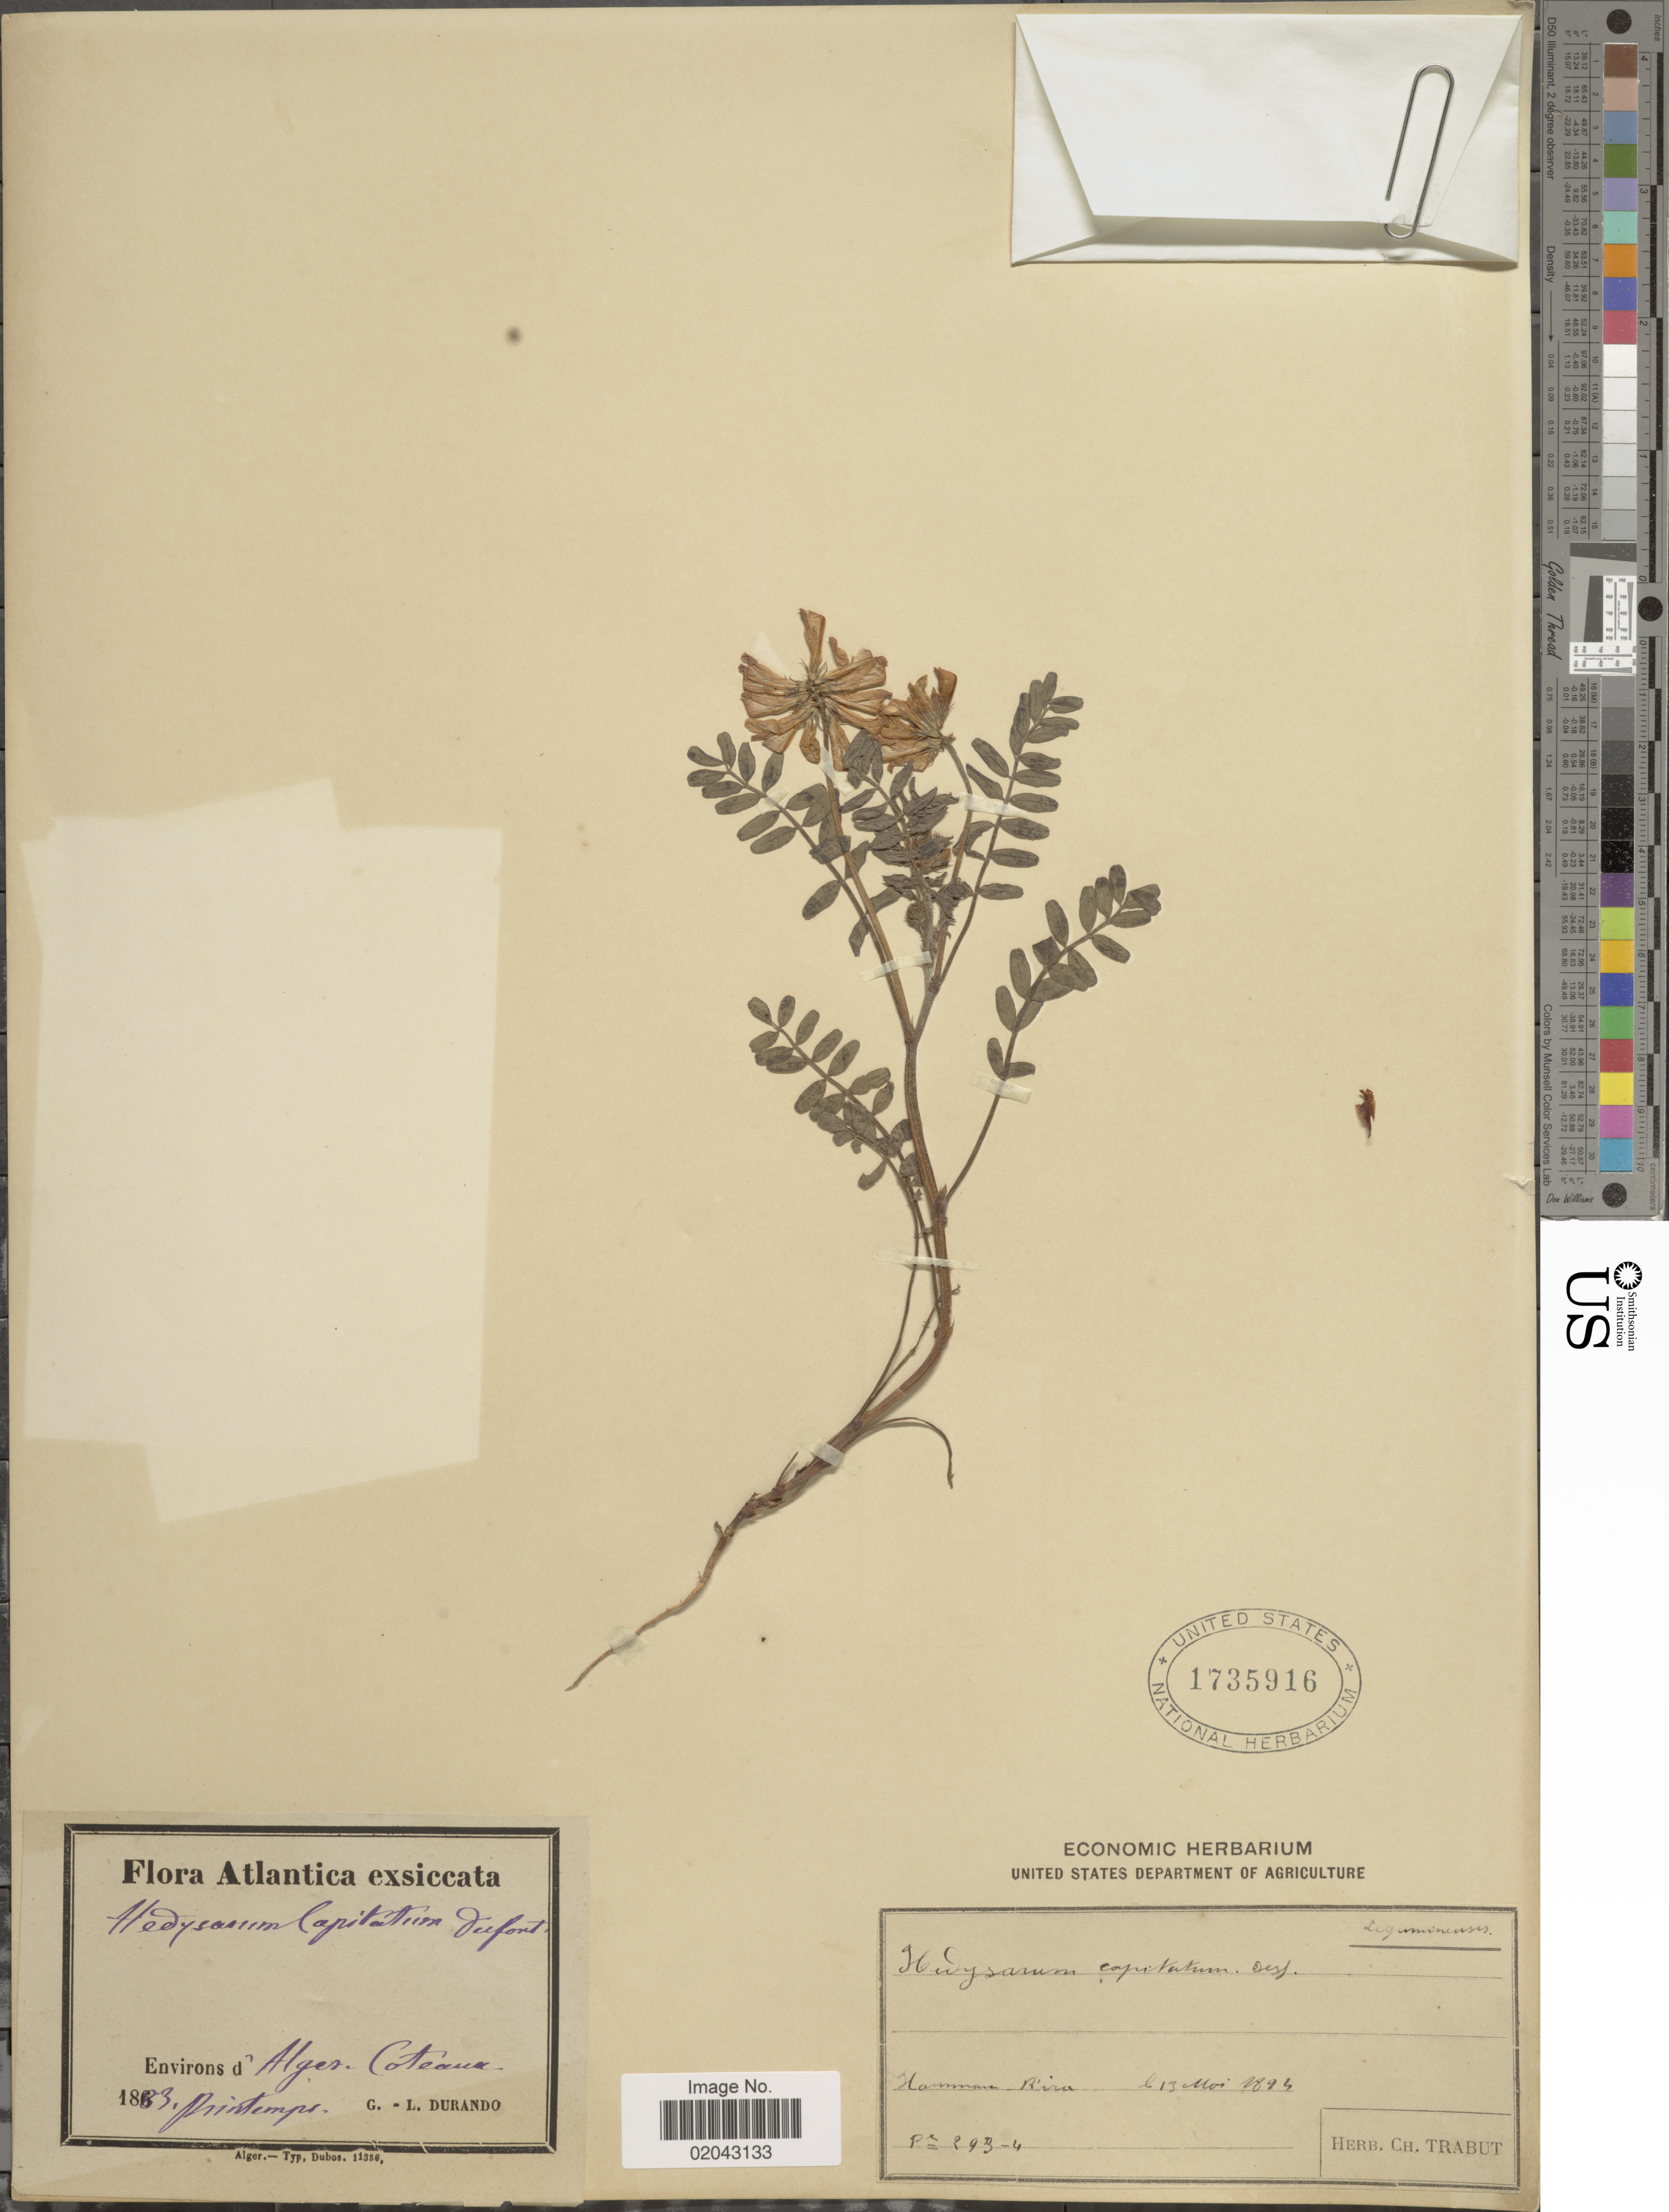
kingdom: Plantae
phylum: Tracheophyta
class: Magnoliopsida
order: Fabales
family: Fabaceae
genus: Hedysarum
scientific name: Hedysarum capitatum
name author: Burm. f.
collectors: G. Durando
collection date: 1883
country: Algeria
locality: Environs d'Alger, Coteaux. Atlantica.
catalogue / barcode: US 1735916